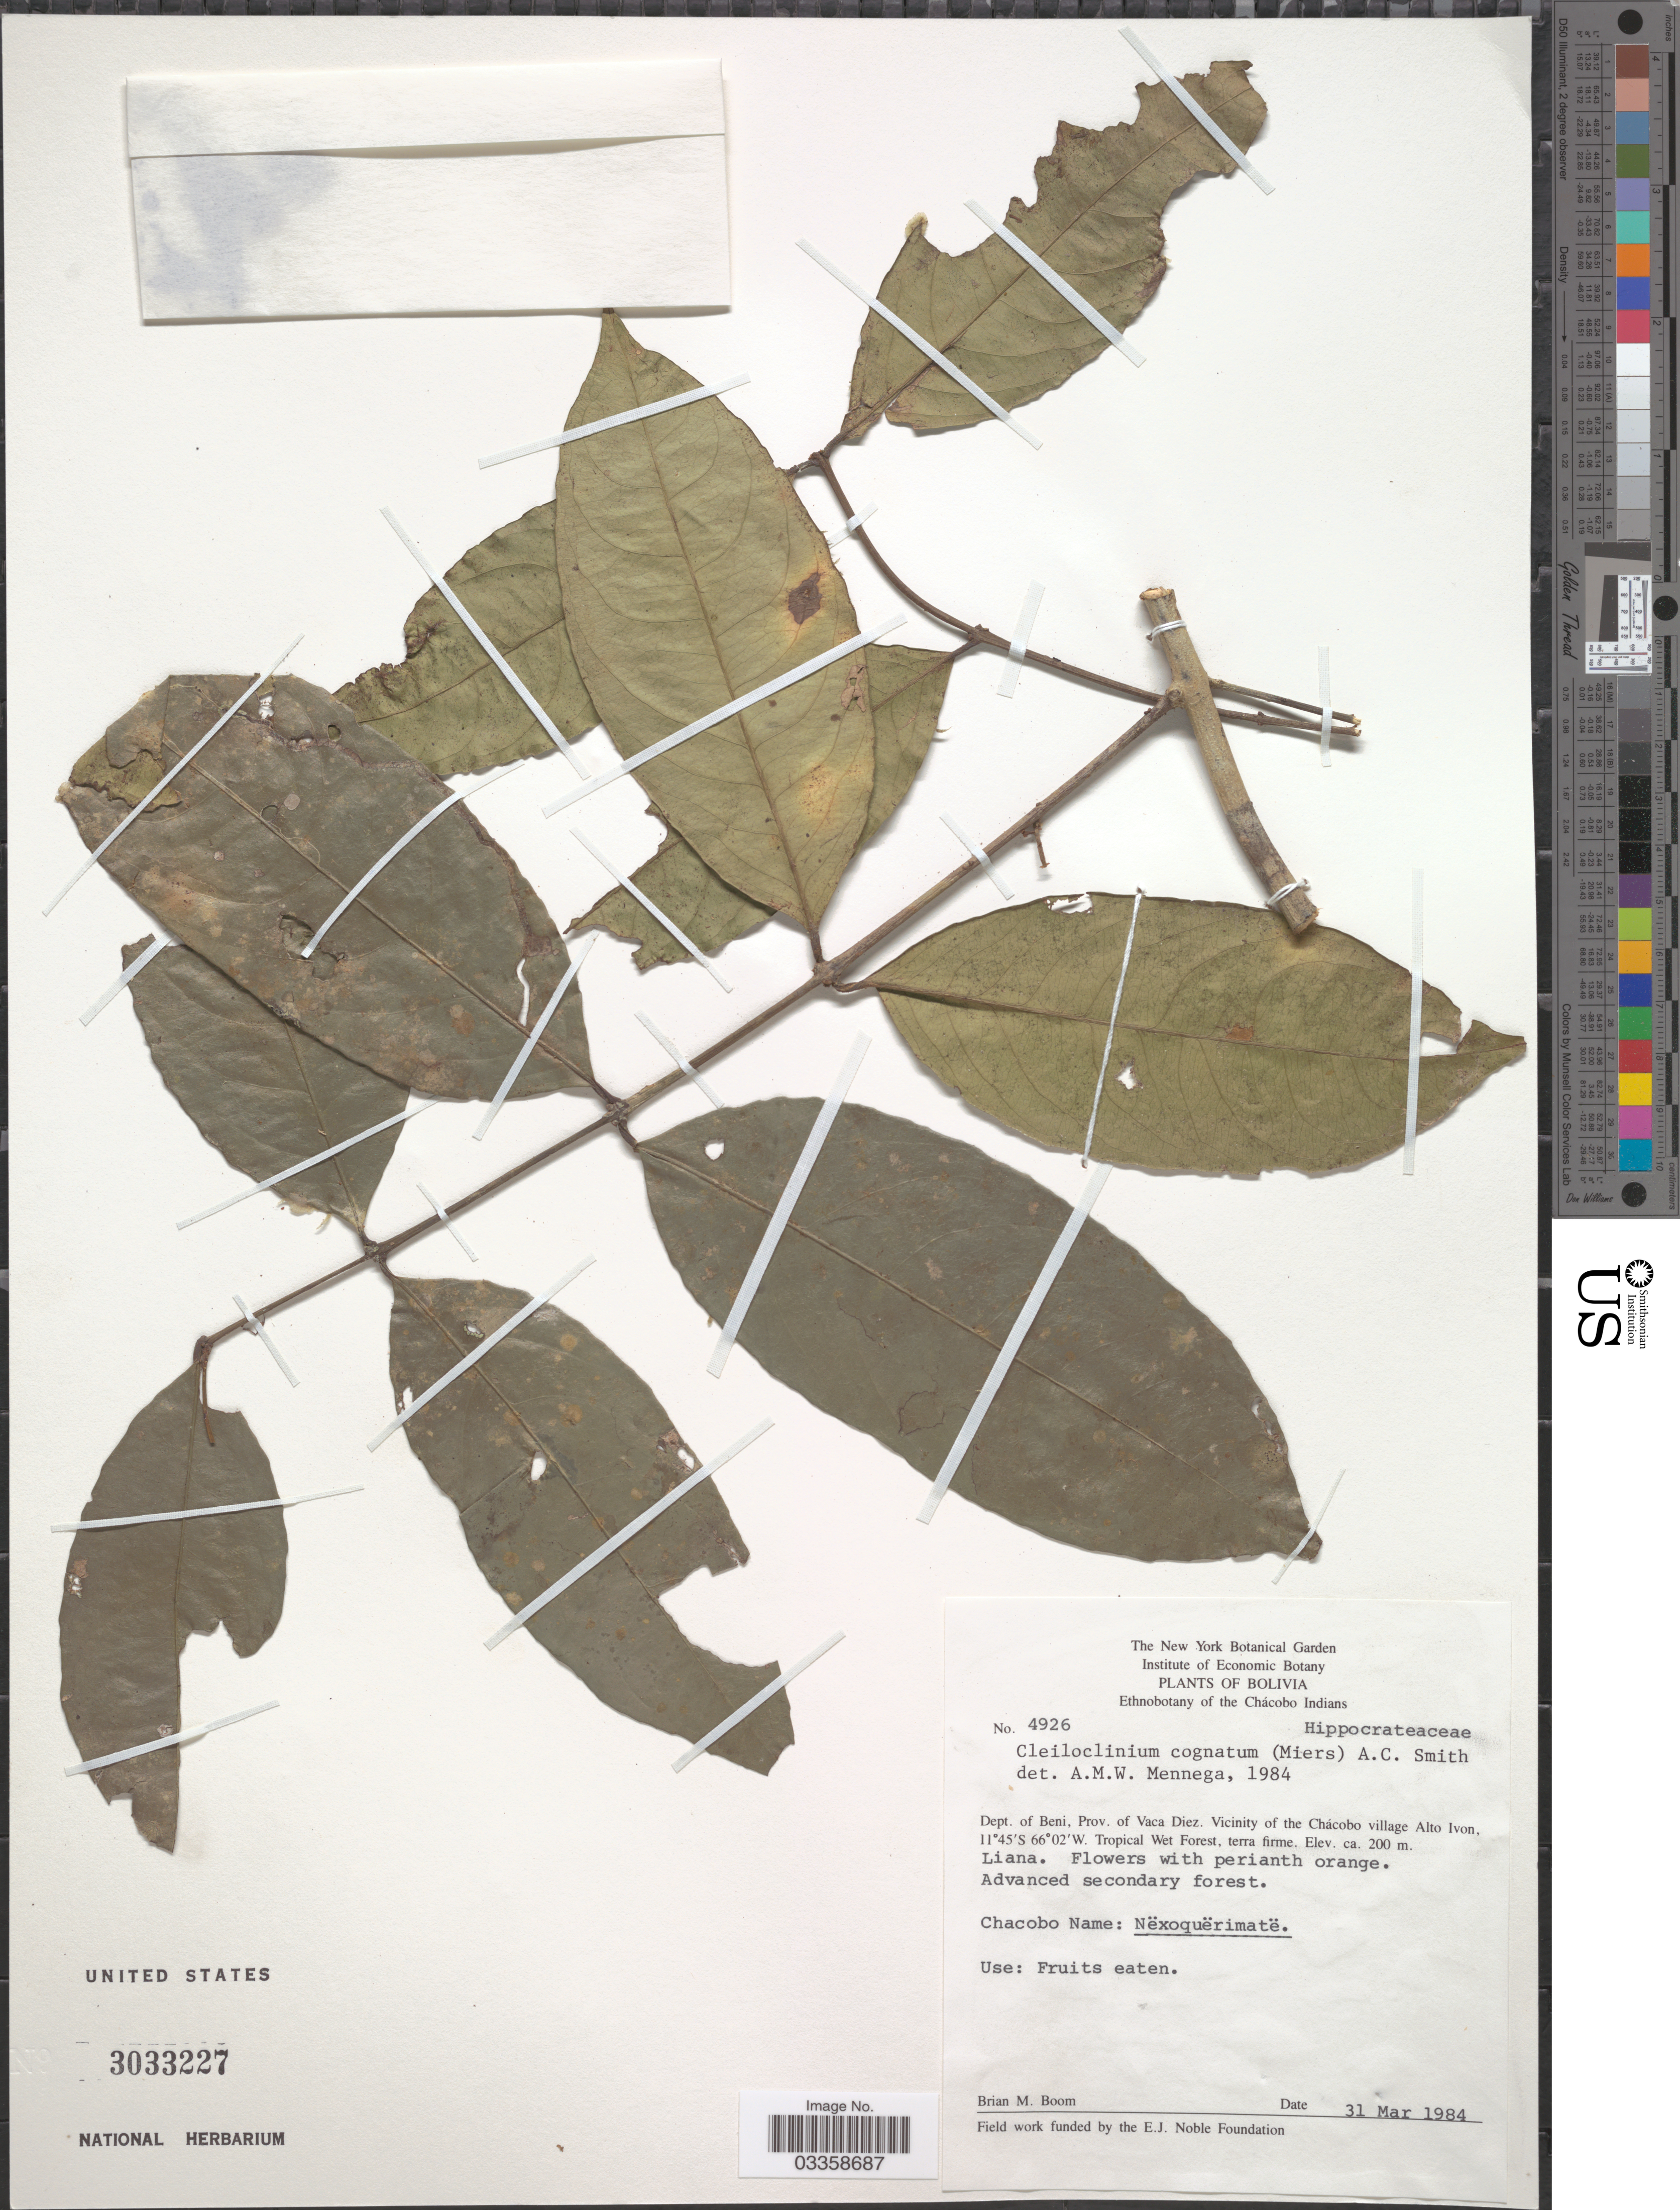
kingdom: Plantae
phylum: Tracheophyta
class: Magnoliopsida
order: Celastrales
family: Celastraceae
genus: Cheiloclinium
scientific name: Cheiloclinium cognatum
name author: (Miers) A.C. Sm.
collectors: B. M. Boom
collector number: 4926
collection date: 1984-03-31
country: Bolivia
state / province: Beni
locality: Dept. of Beni, Prov. of Vaca Diez. Vicinity of the Chácobo village Alto Ivon.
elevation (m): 200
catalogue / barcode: US 3033227